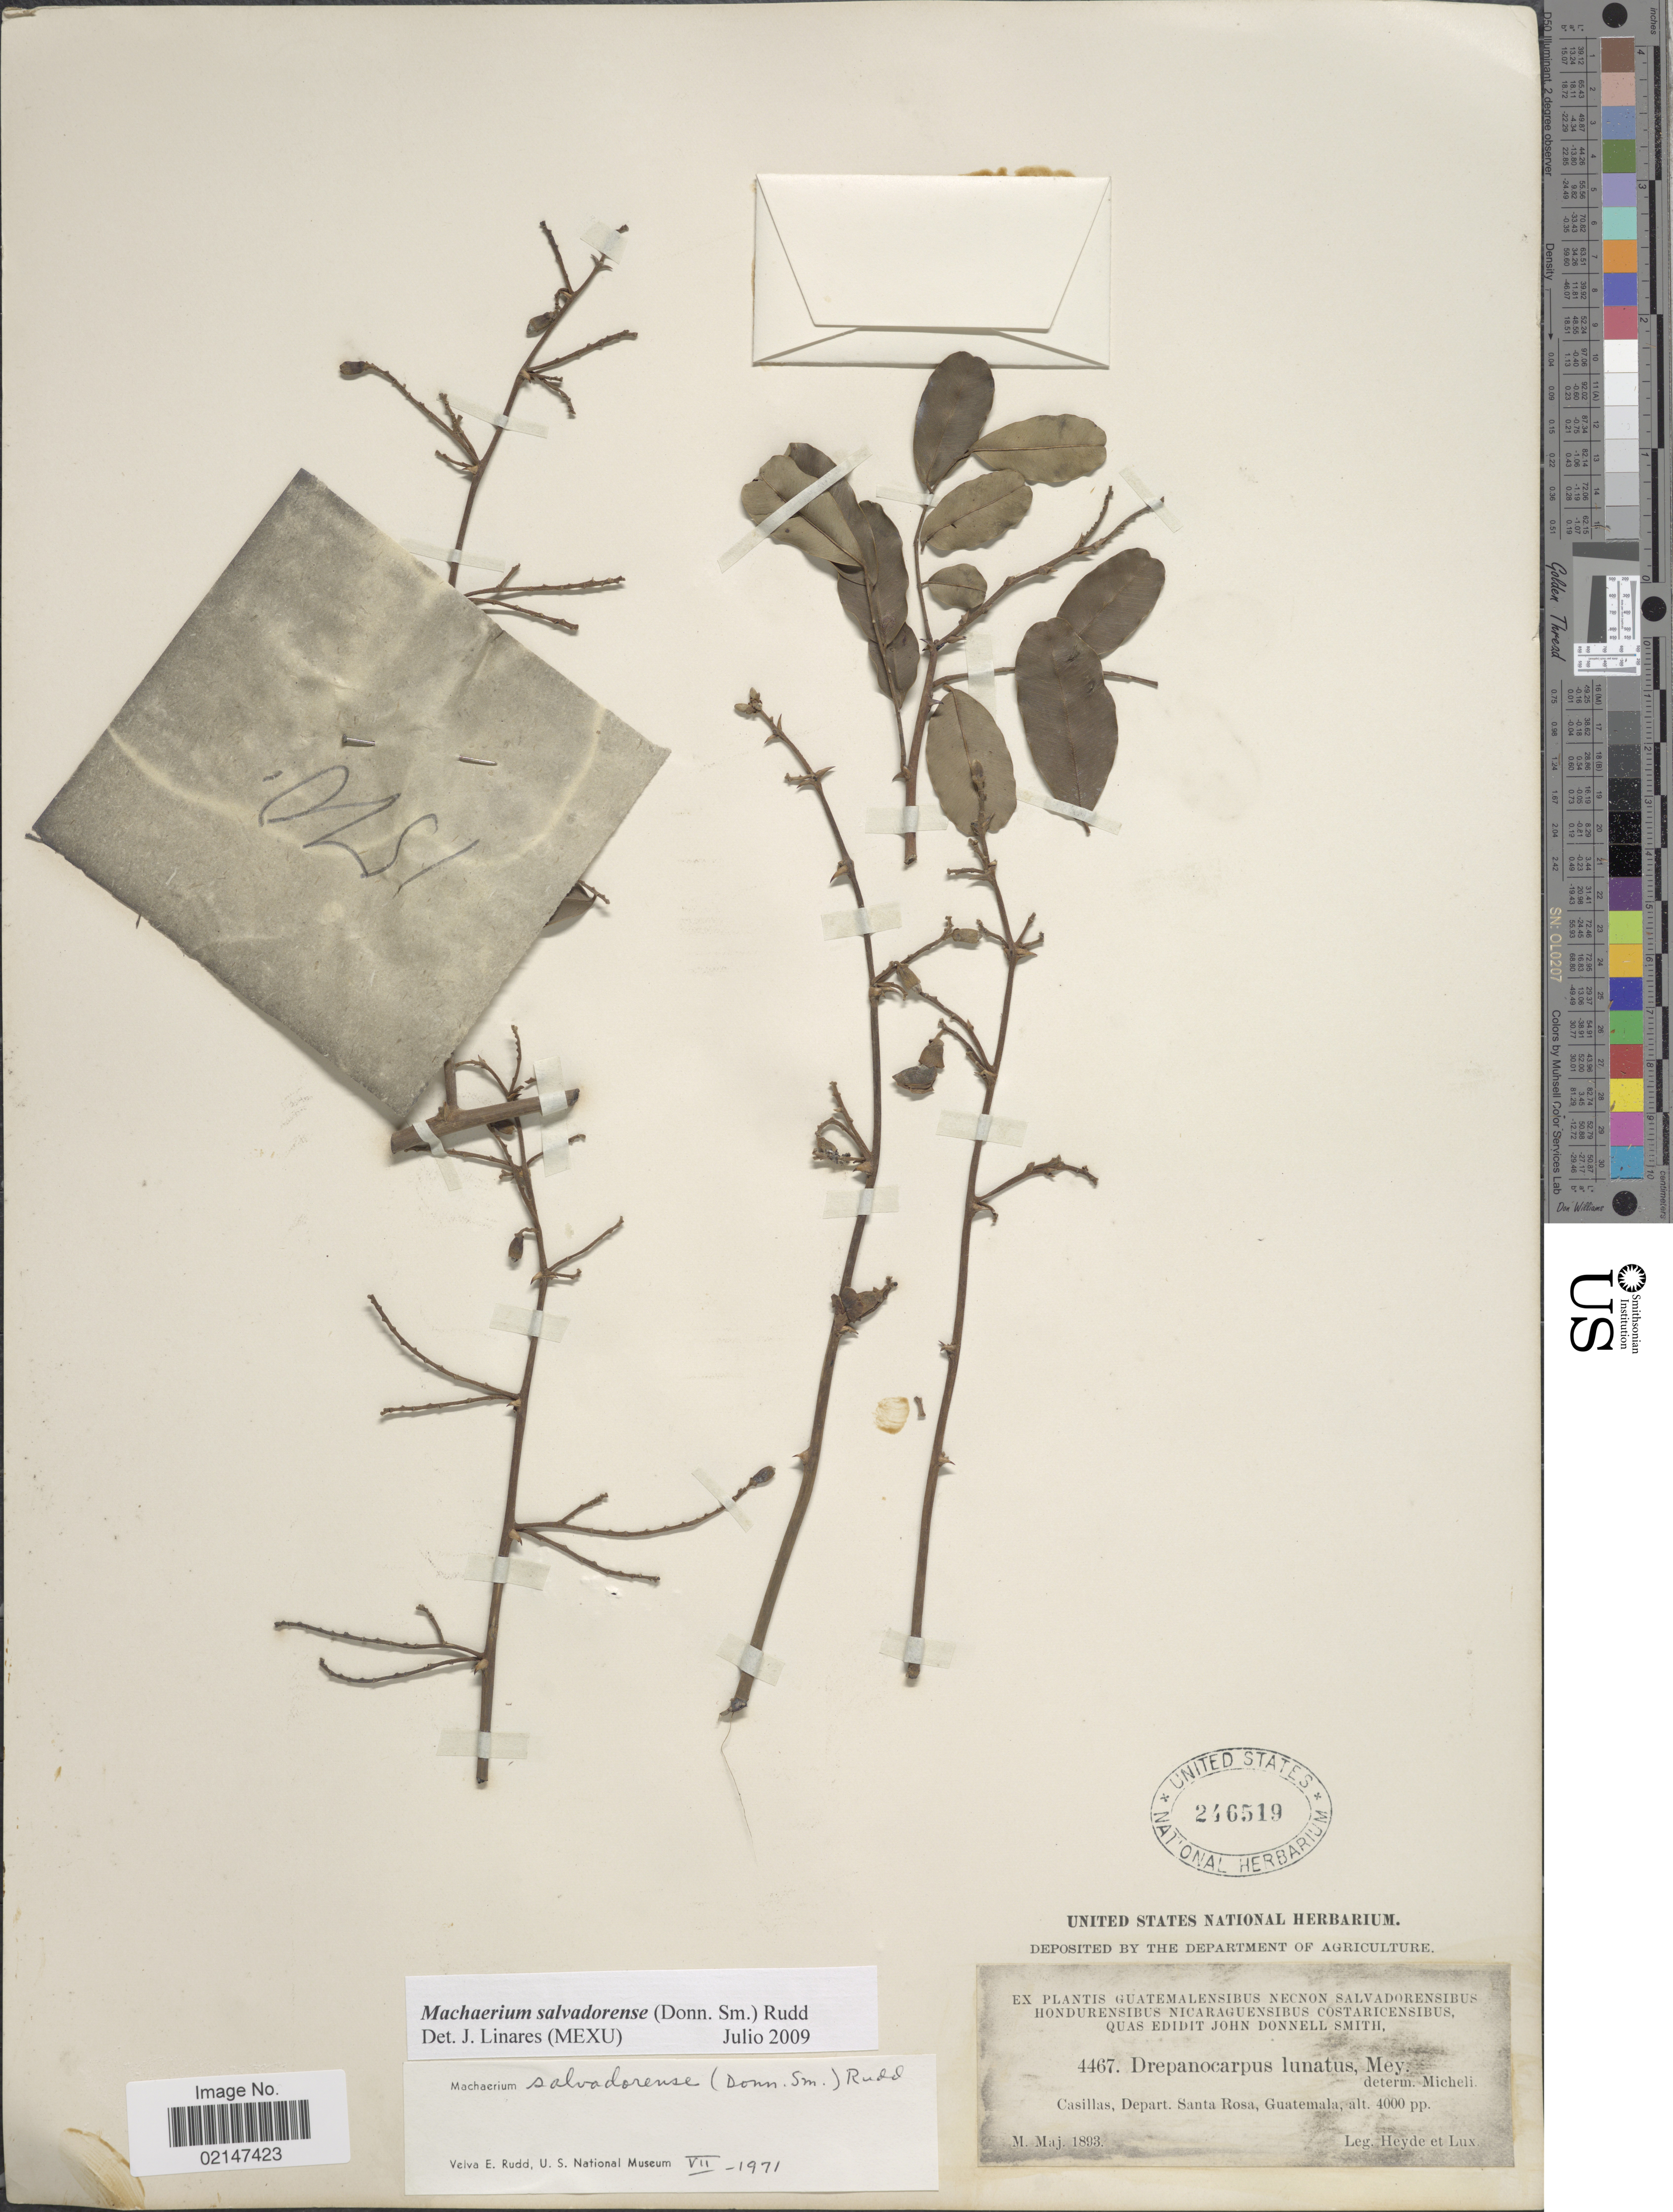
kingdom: Plantae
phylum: Tracheophyta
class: Magnoliopsida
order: Fabales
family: Fabaceae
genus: Machaerium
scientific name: Machaerium salvadorense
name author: (Donn. Sm.) Rudd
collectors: Heyde & Lux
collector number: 4467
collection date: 1893-05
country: Guatemala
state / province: Santa Rosa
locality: Casillas, Depart. Santa Rosa, Guatemala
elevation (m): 1219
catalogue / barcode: US 246519